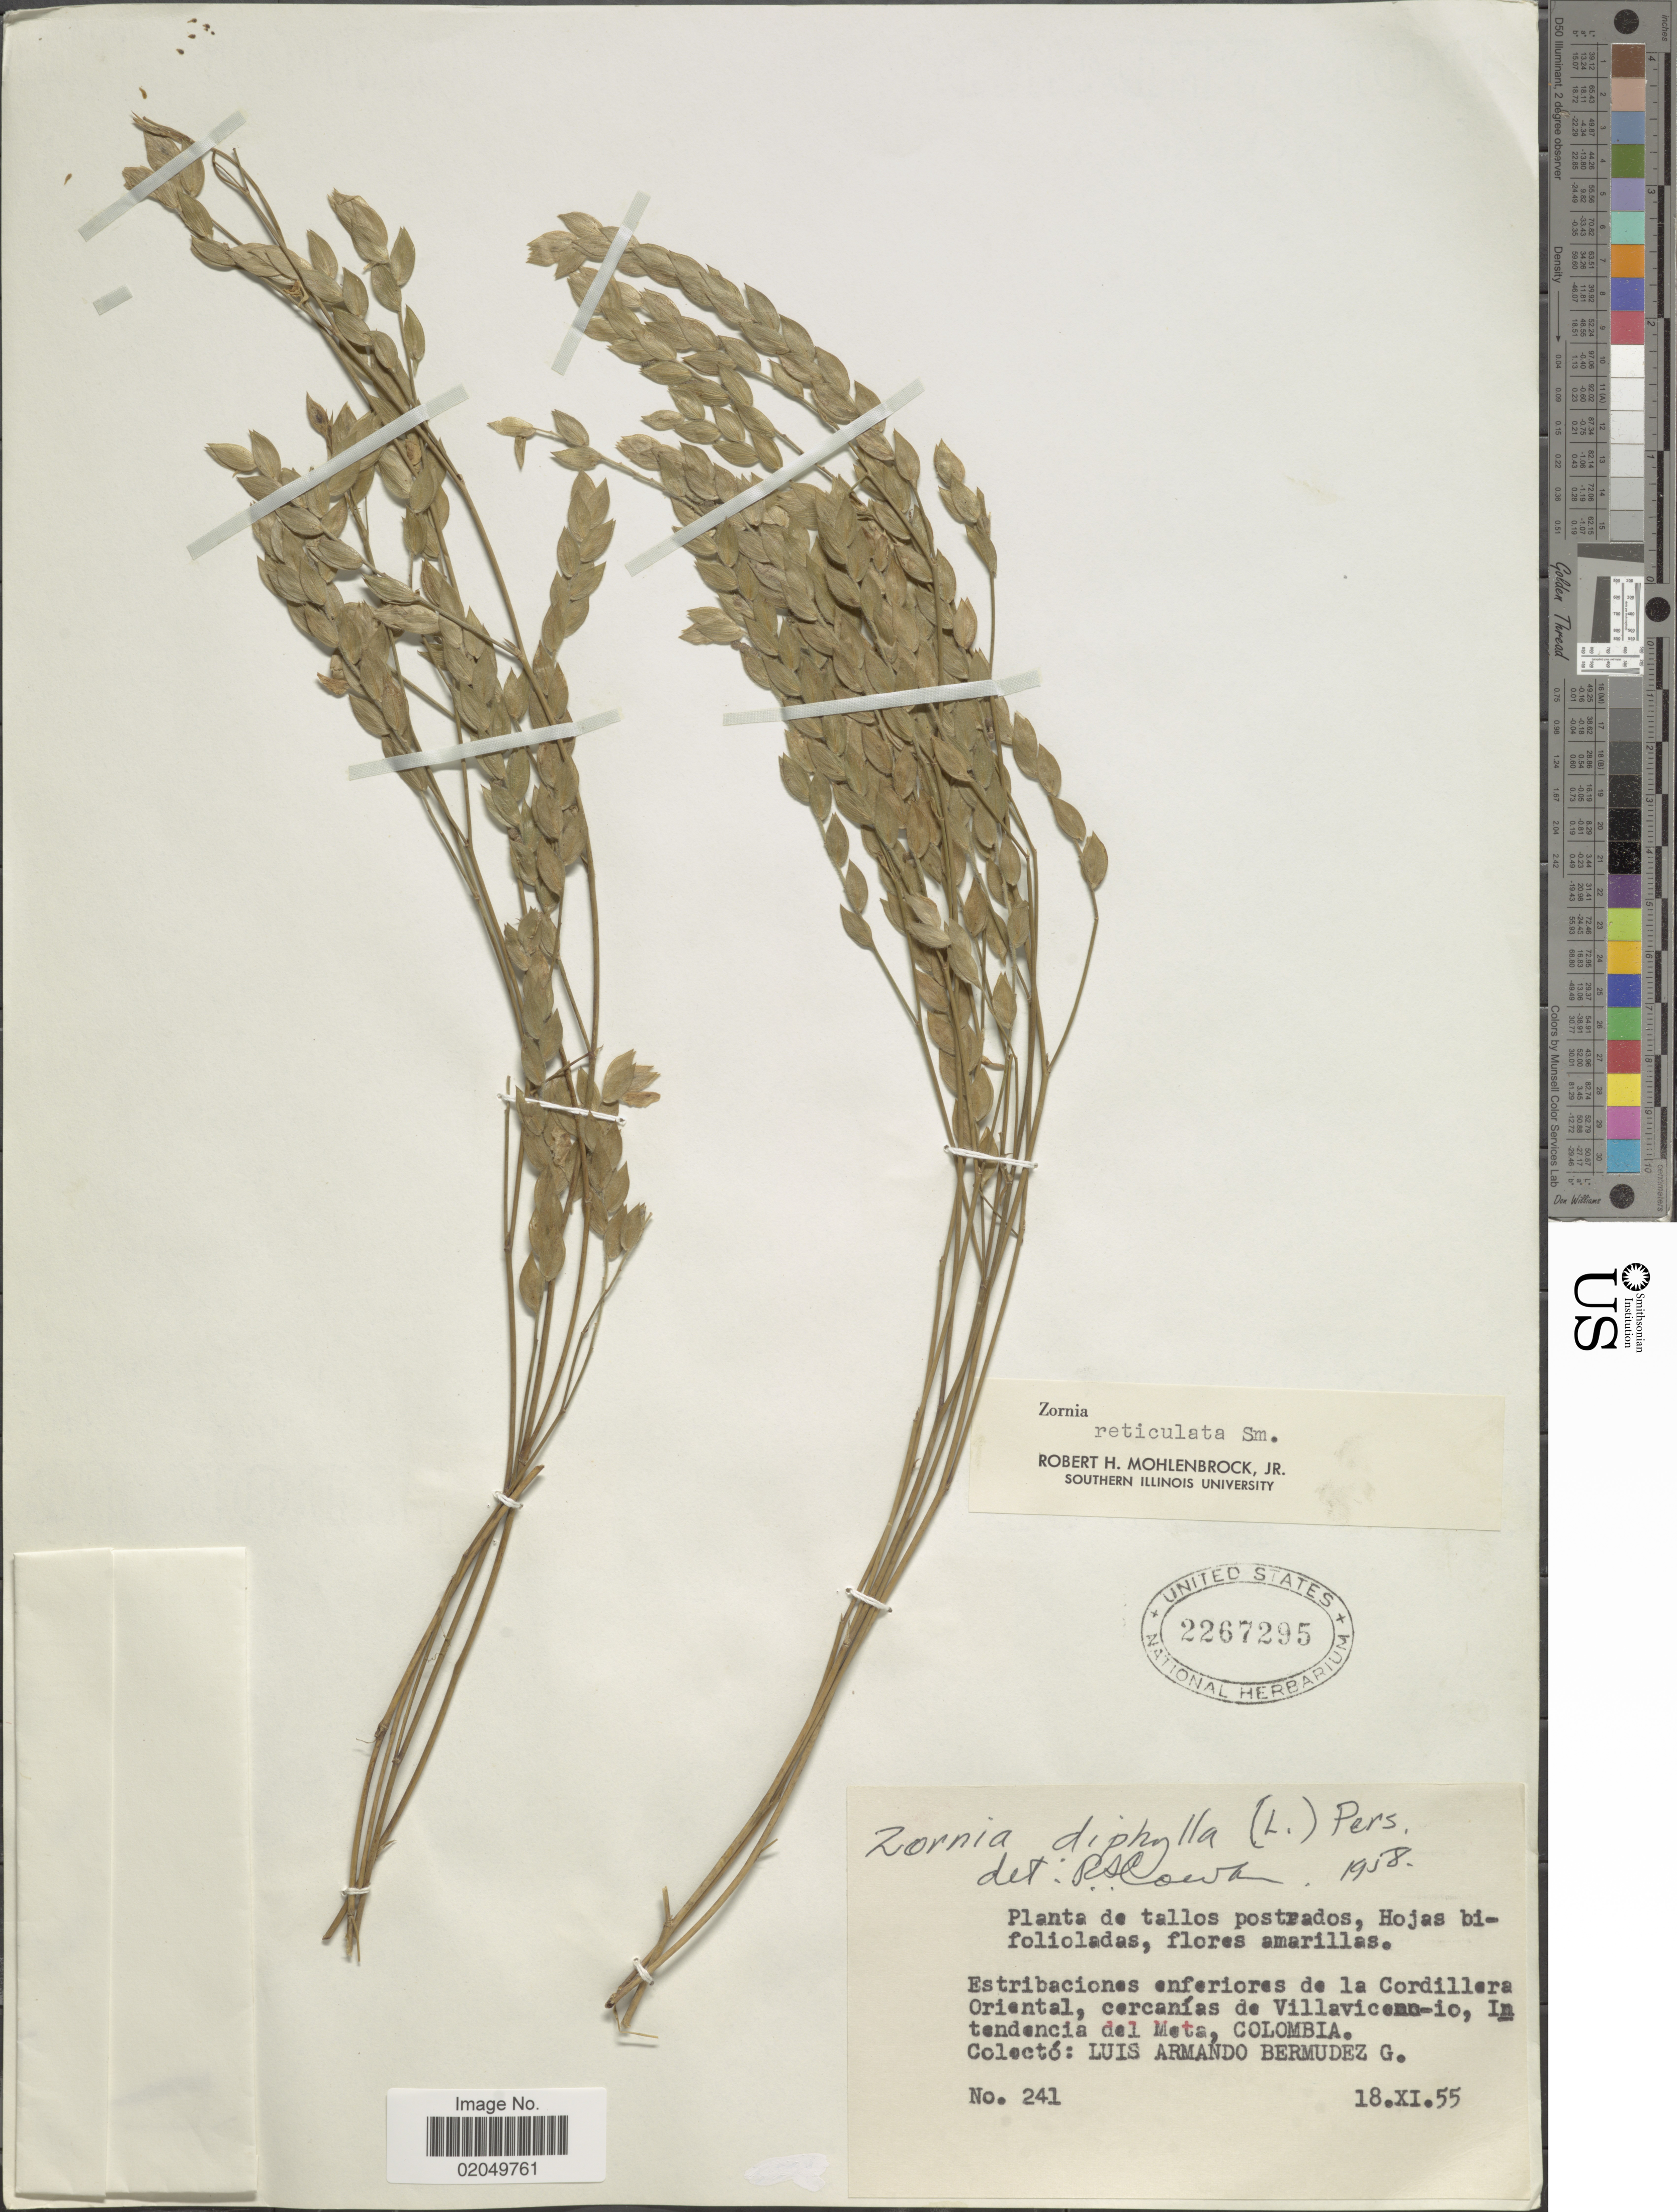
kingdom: Plantae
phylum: Tracheophyta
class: Magnoliopsida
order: Fabales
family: Fabaceae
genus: Zornia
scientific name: Zornia reticulata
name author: Sm.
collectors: L. Bermudez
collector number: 241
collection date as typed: Transcribed d/m/y: 18/9/55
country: Colombia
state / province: Meta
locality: Cordillera Oriental, cercanias de Villavicenc-io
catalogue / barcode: US 2267295